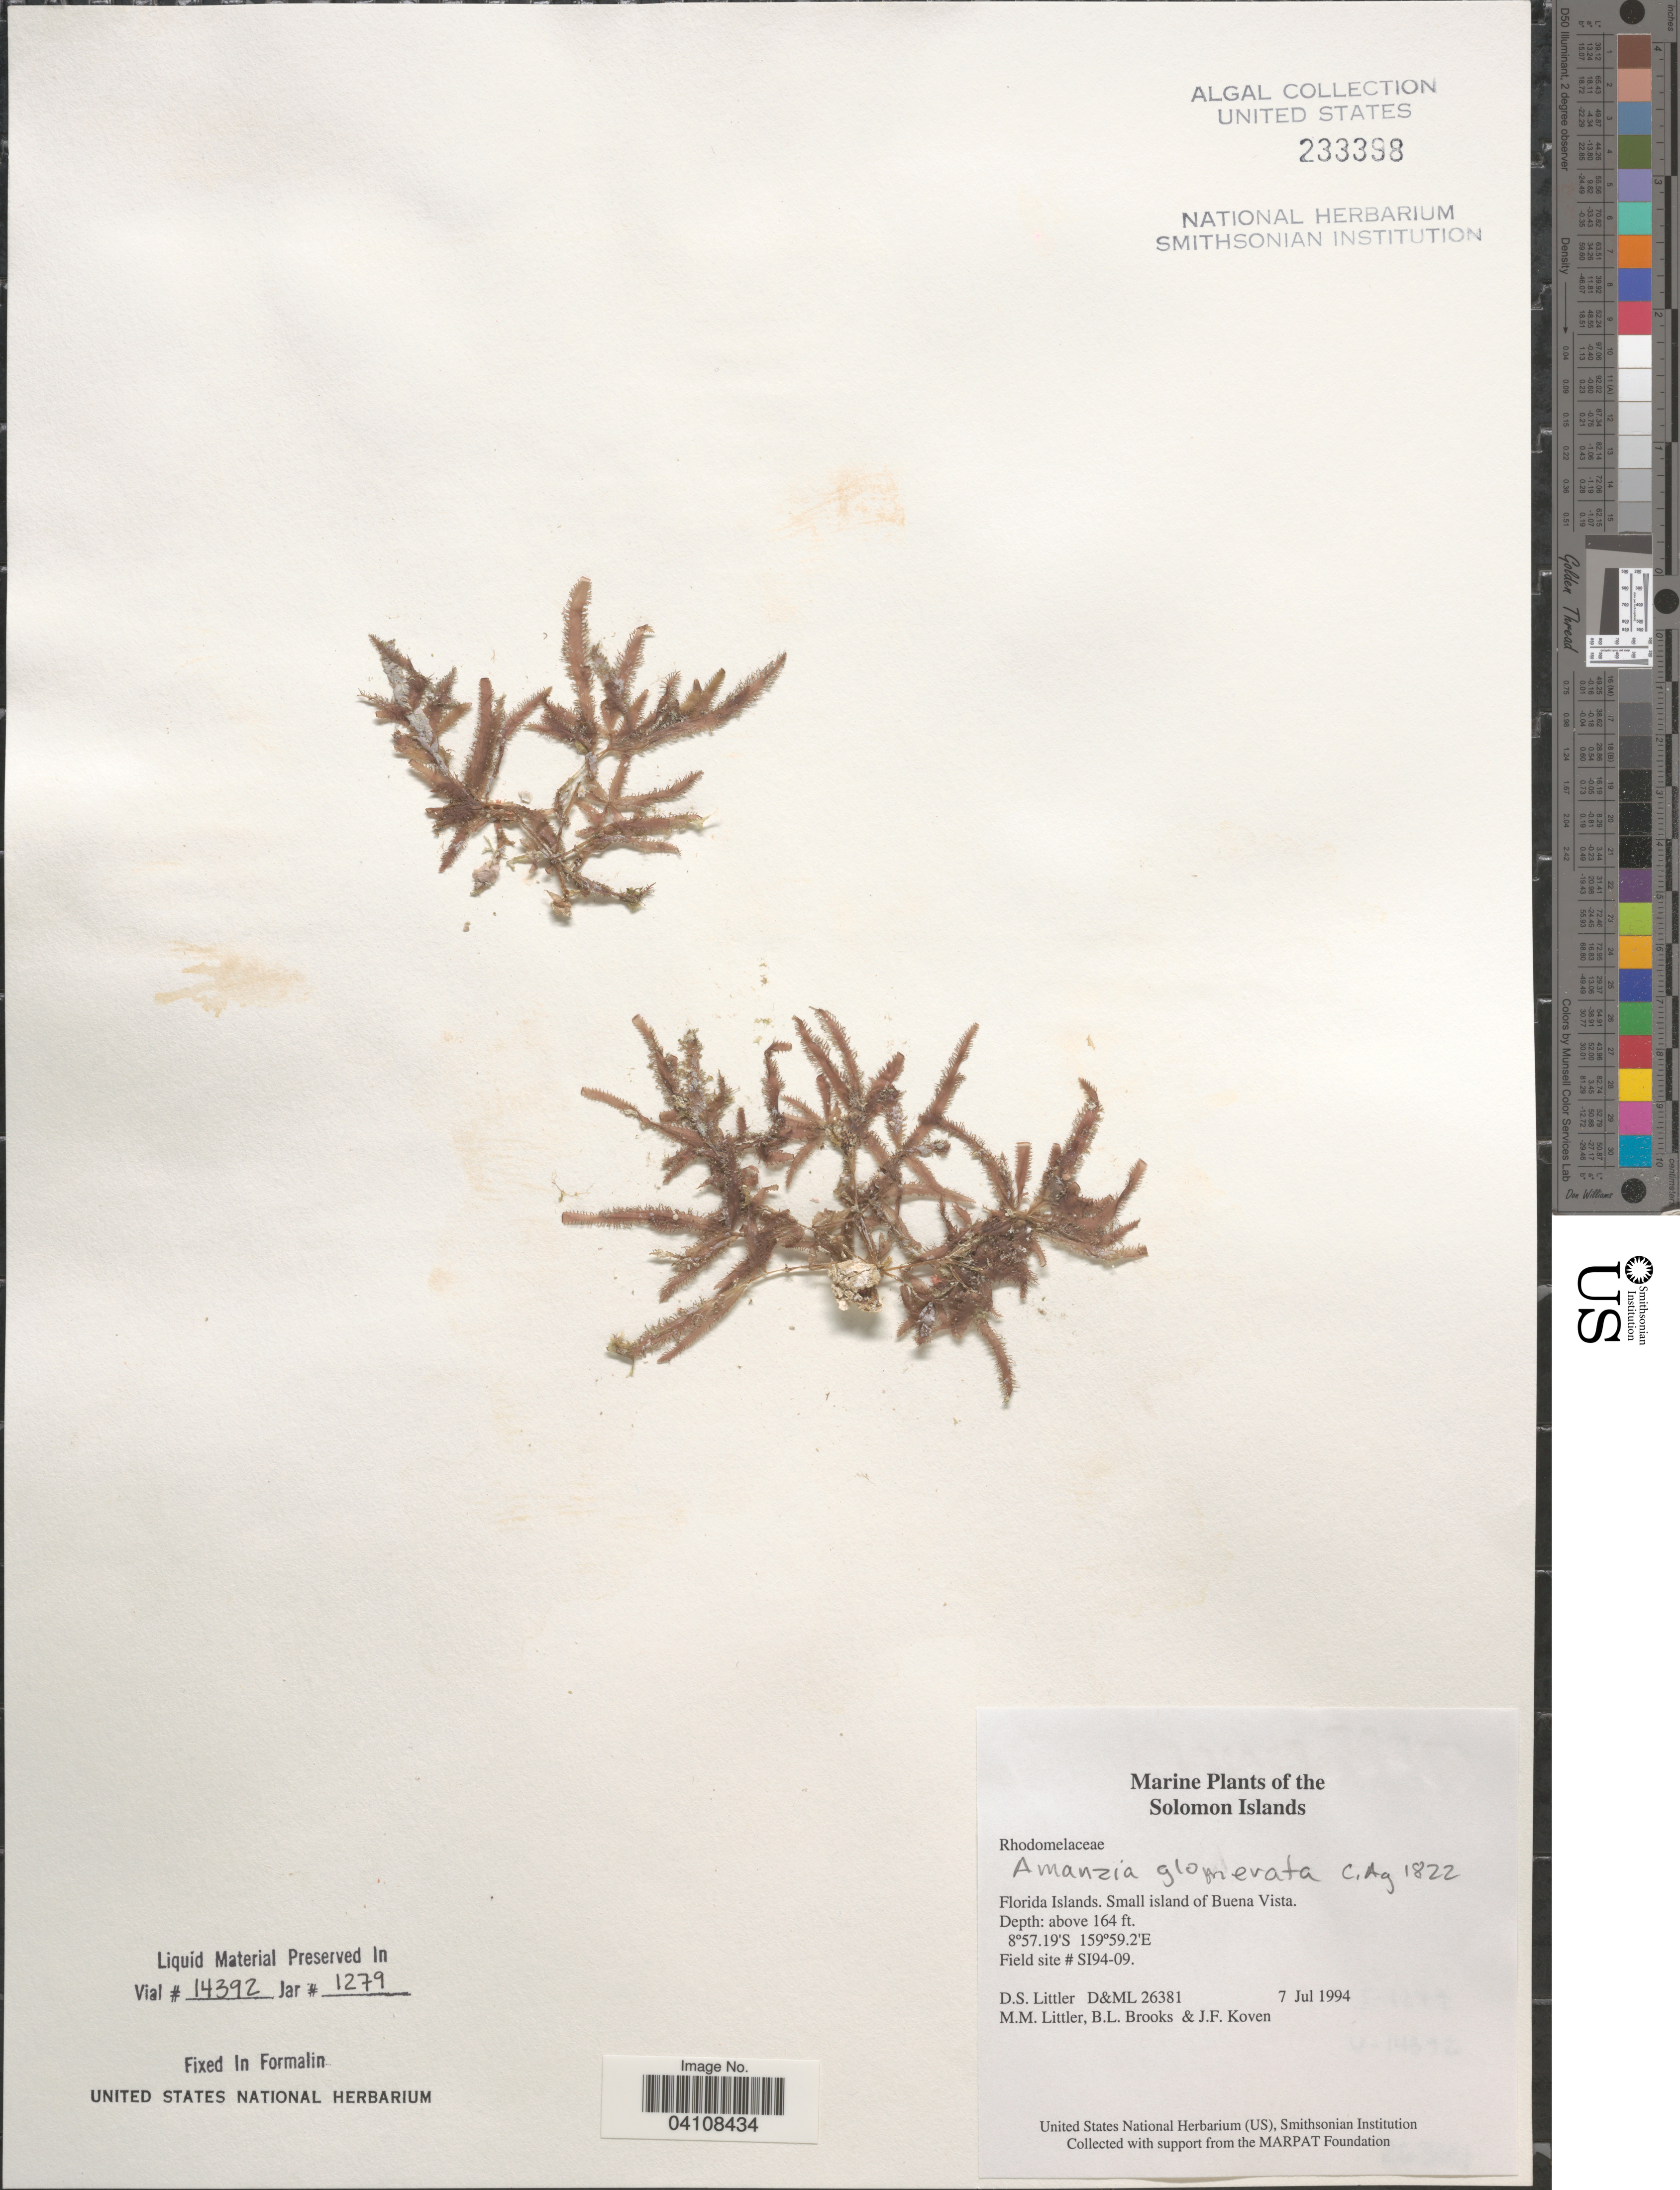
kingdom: Plantae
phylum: Rhodophyta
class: Florideophyceae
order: Ceramiales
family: Rhodomelaceae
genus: Amansia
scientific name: Amansia glomerata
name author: C. Agardh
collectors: D. S. Littler, B. Brooks & J. Koven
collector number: D&ML26381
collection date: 1994-07-07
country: Solomon Islands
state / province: Solomon Islands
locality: Florida Islands. Small island of Buena Vista. Field site # SI94-09.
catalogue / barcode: US 233398